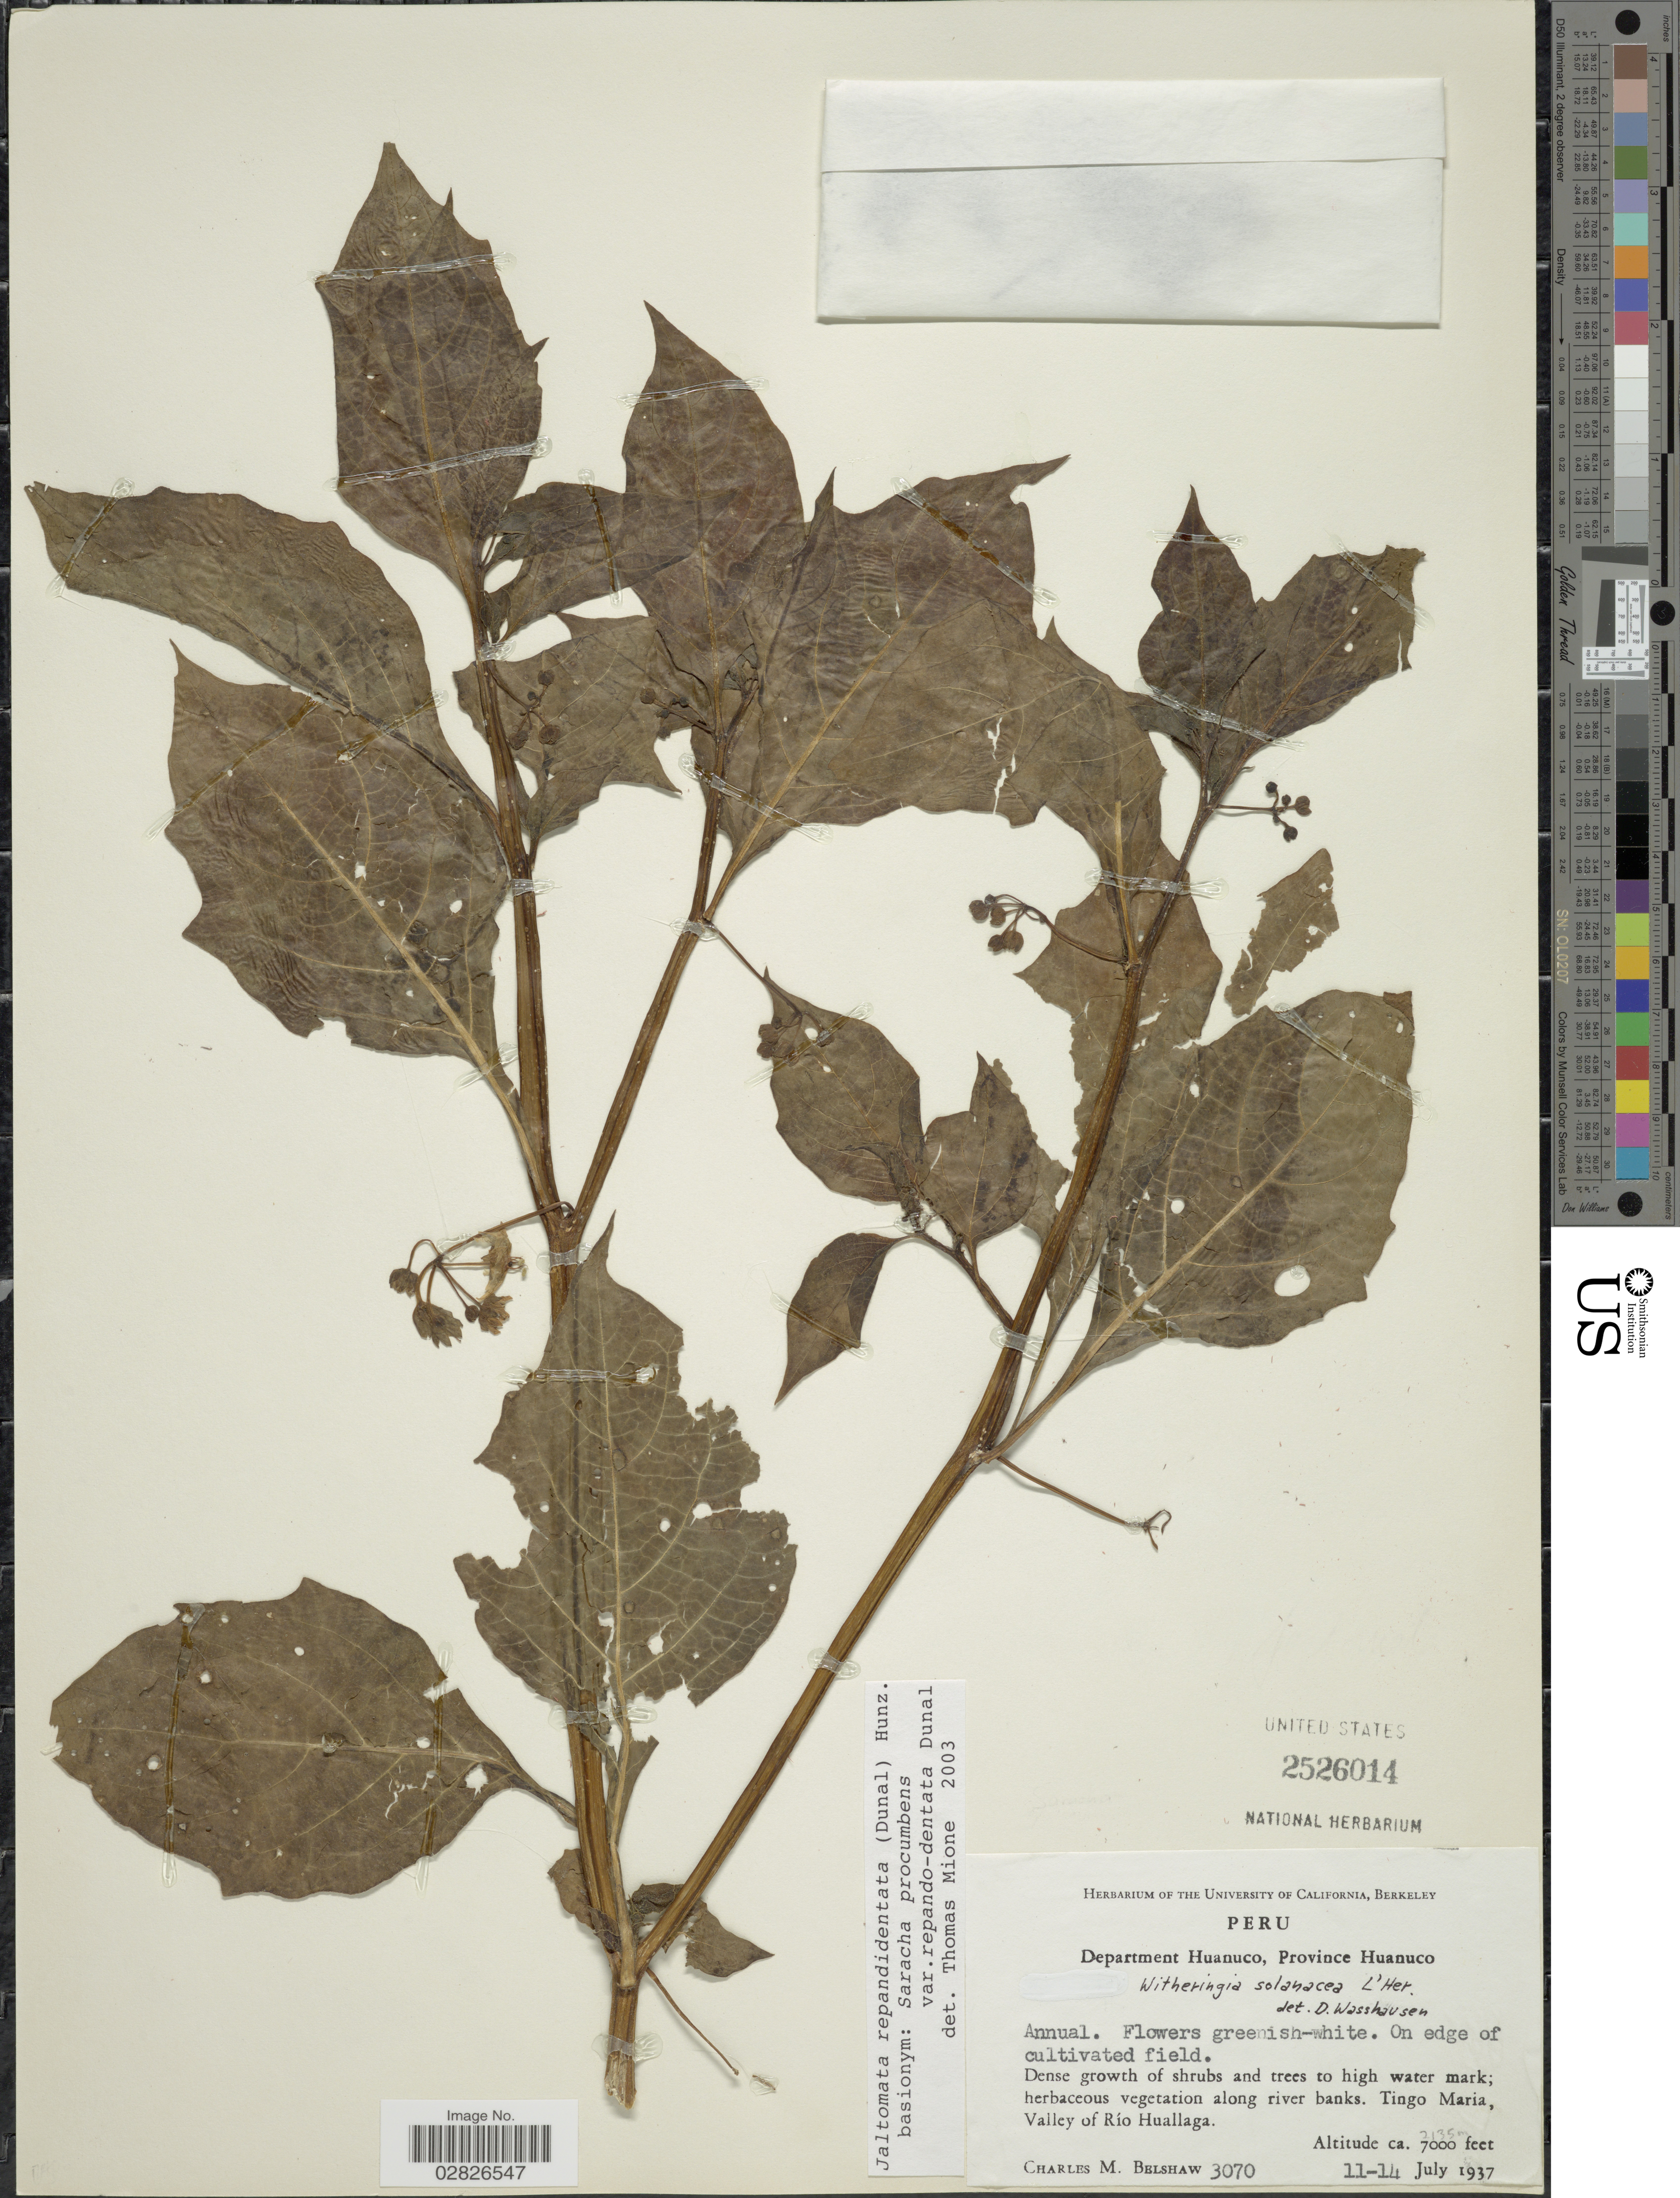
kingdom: Plantae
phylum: Tracheophyta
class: Magnoliopsida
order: Solanales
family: Solanaceae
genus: Jaltomata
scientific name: Jaltomata repandidentata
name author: (Dunal) Hunz.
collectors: C. Shaw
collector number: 3070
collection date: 1937-07-11/1937-07-14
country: Peru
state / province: Huánuco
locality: Department Huanuco, Province Huanuco, Tingo Maria, Valley of Río Huallaga.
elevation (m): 2134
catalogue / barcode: US 2526014